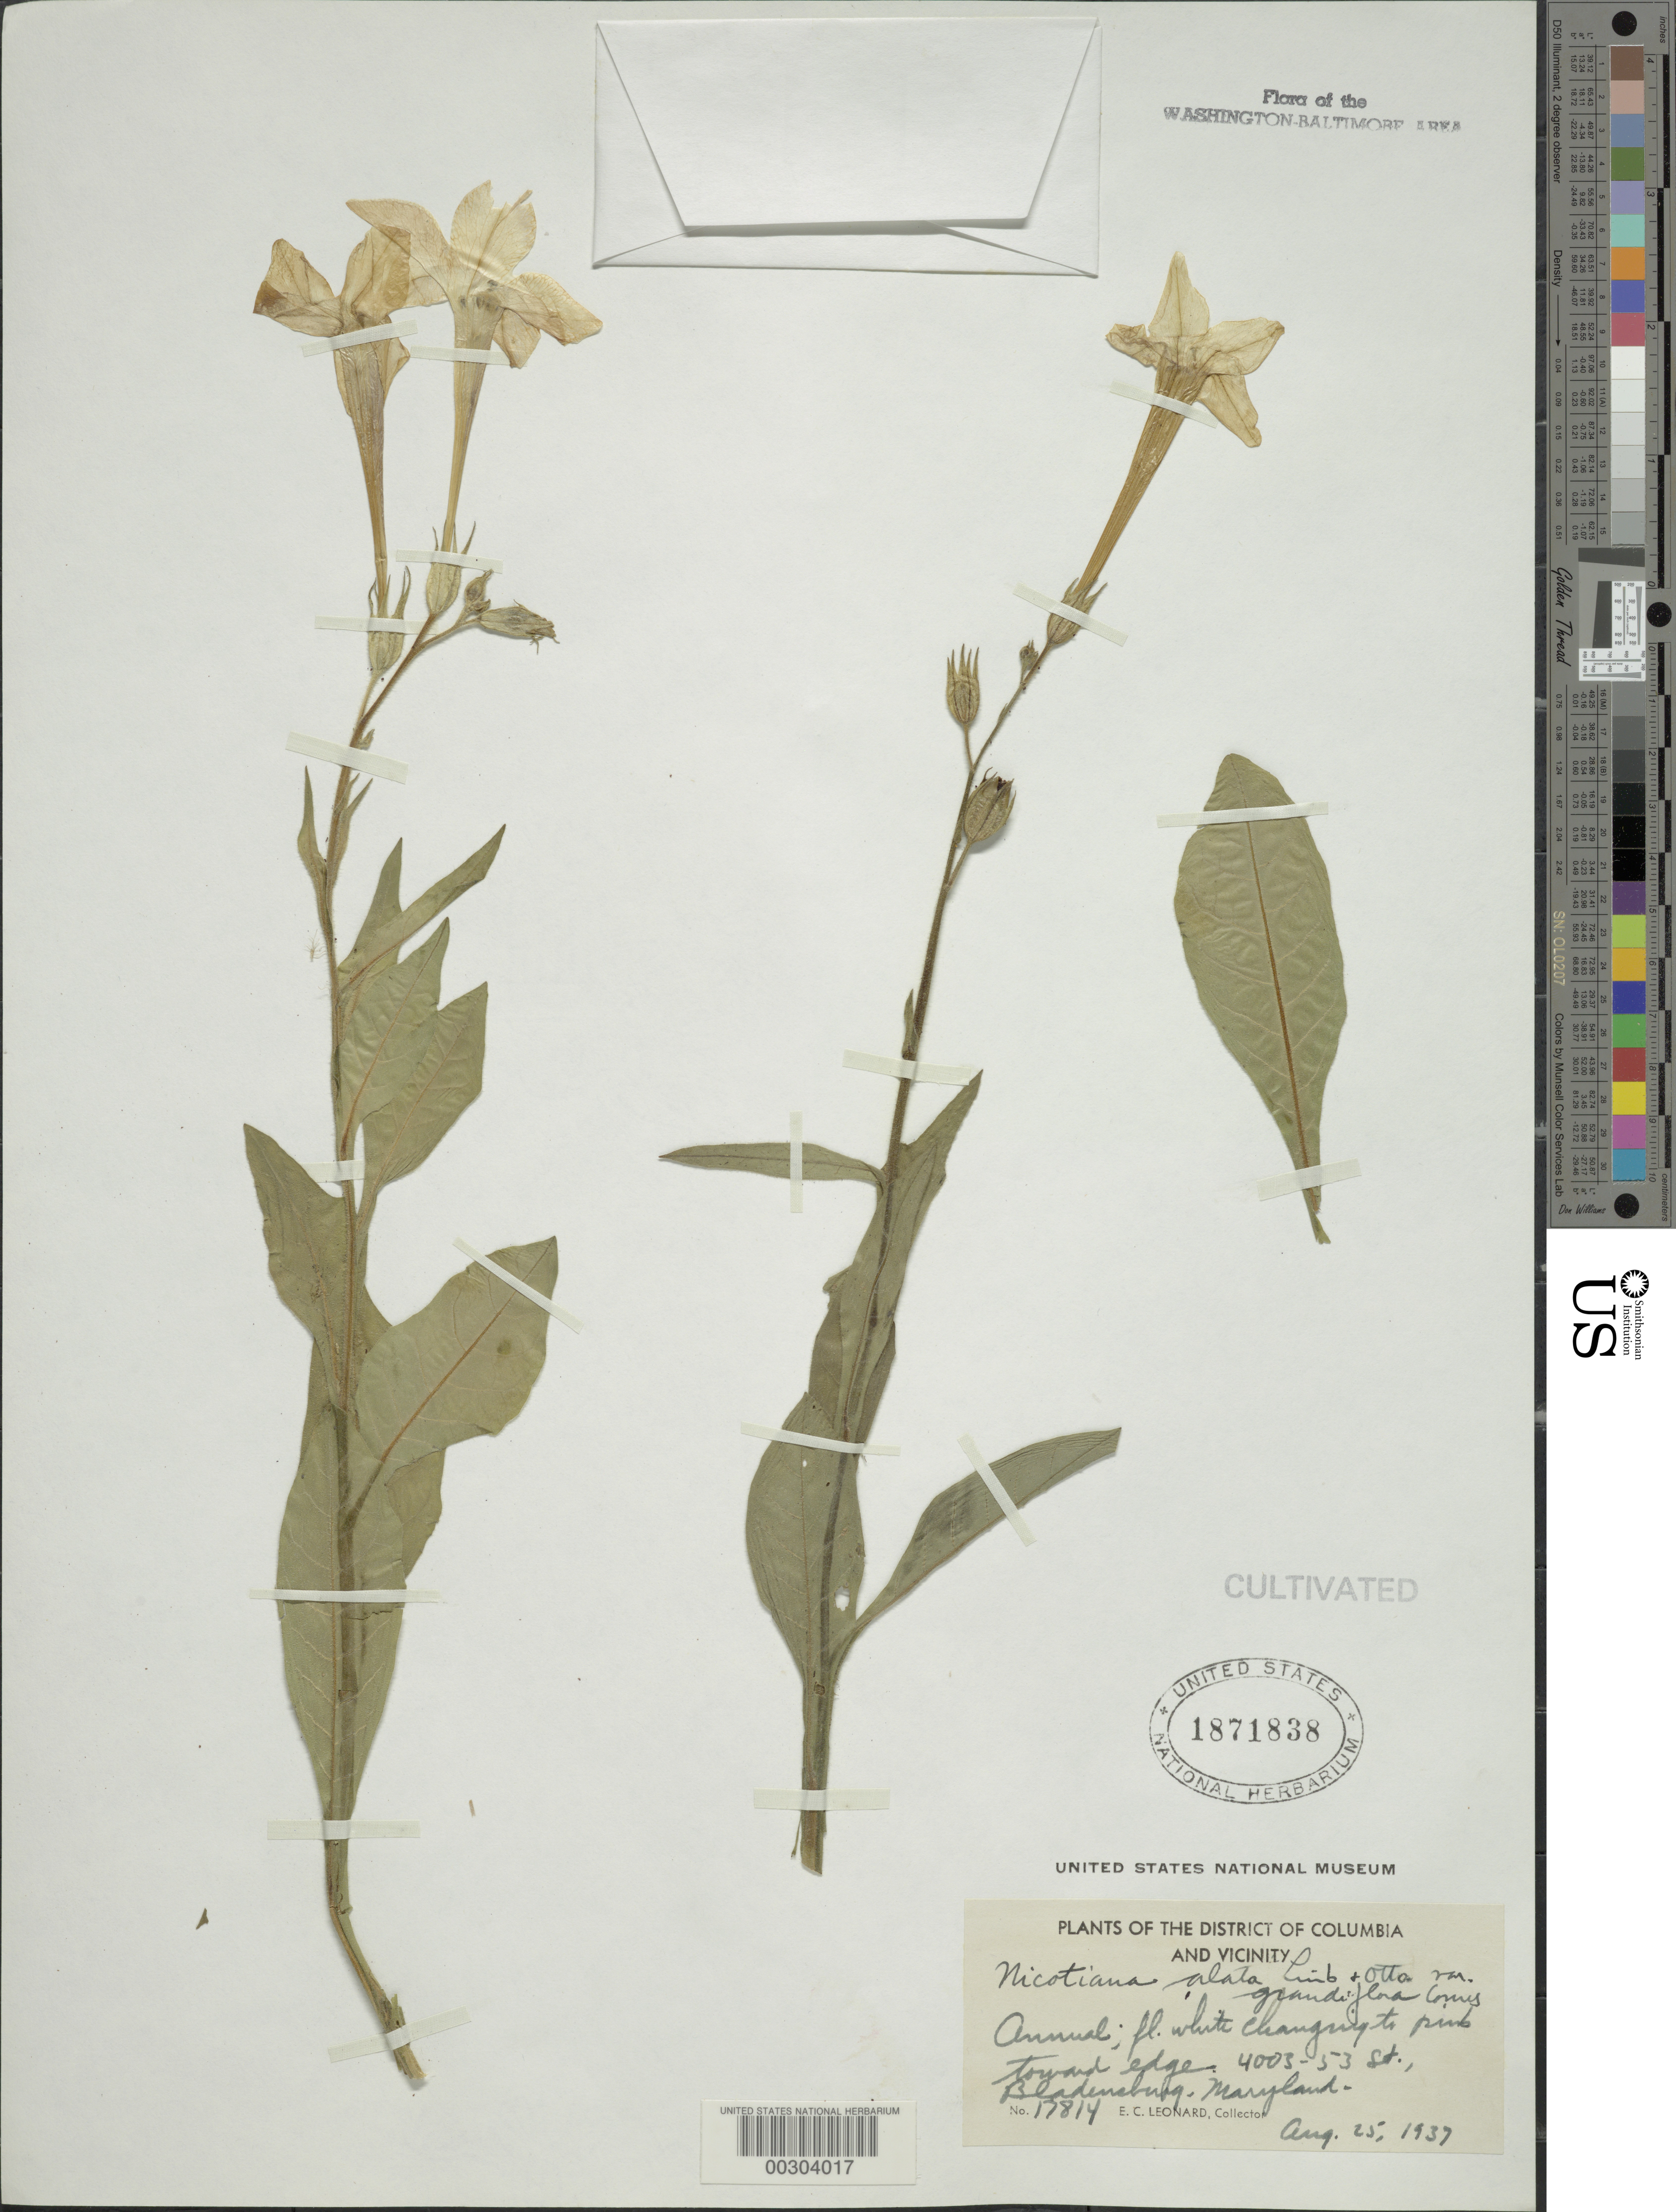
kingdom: Plantae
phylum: Tracheophyta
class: Magnoliopsida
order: Solanales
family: Solanaceae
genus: Nicotiana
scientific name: Nicotiana alata 'Grandiflora'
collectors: E. C. Leonard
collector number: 17814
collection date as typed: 25 Aug 1937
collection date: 1937-08-25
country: United States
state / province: Maryland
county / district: Prince George's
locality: Bladensburg, 4003 53 St, Leonard Residence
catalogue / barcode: US 1871838